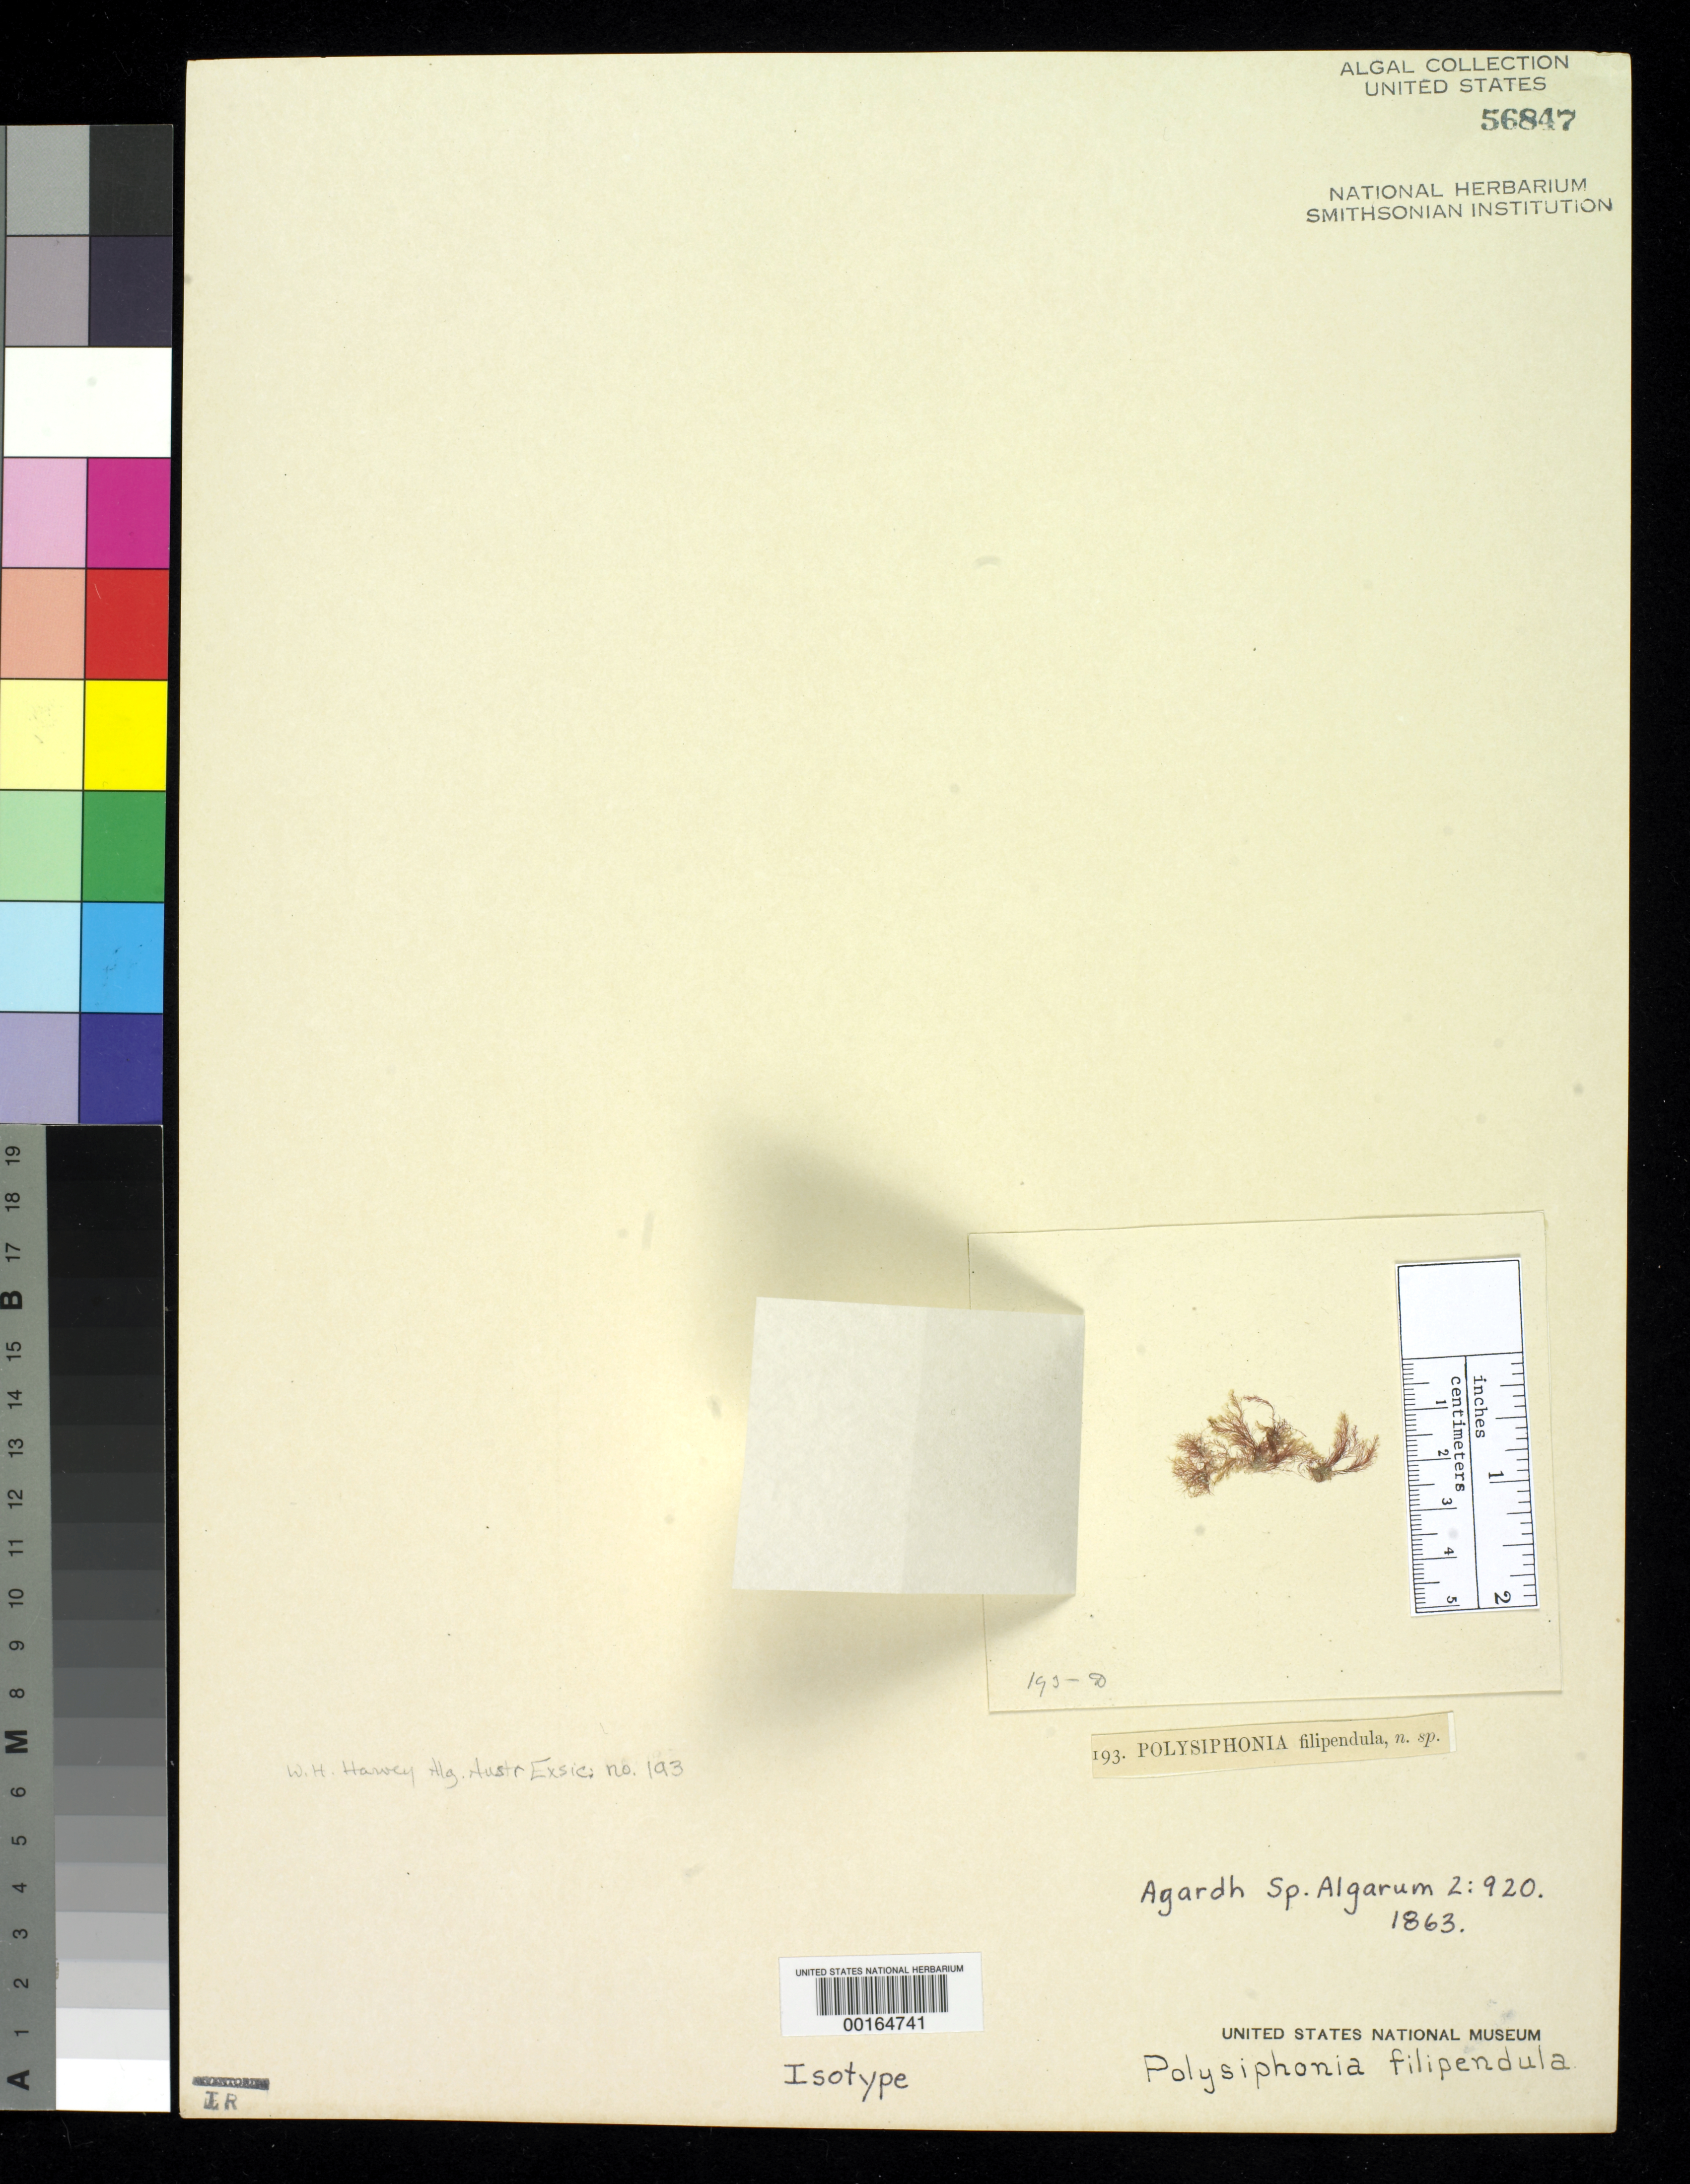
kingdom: Plantae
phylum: Rhodophyta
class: Florideophyceae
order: Ceramiales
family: Rhodomelaceae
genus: Polysiphonia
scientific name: Polysiphonia filipendula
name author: Harv. ex J. Agardh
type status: Isotype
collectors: W. Harvey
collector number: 193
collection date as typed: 1854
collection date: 1854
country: Australia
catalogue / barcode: US 56847